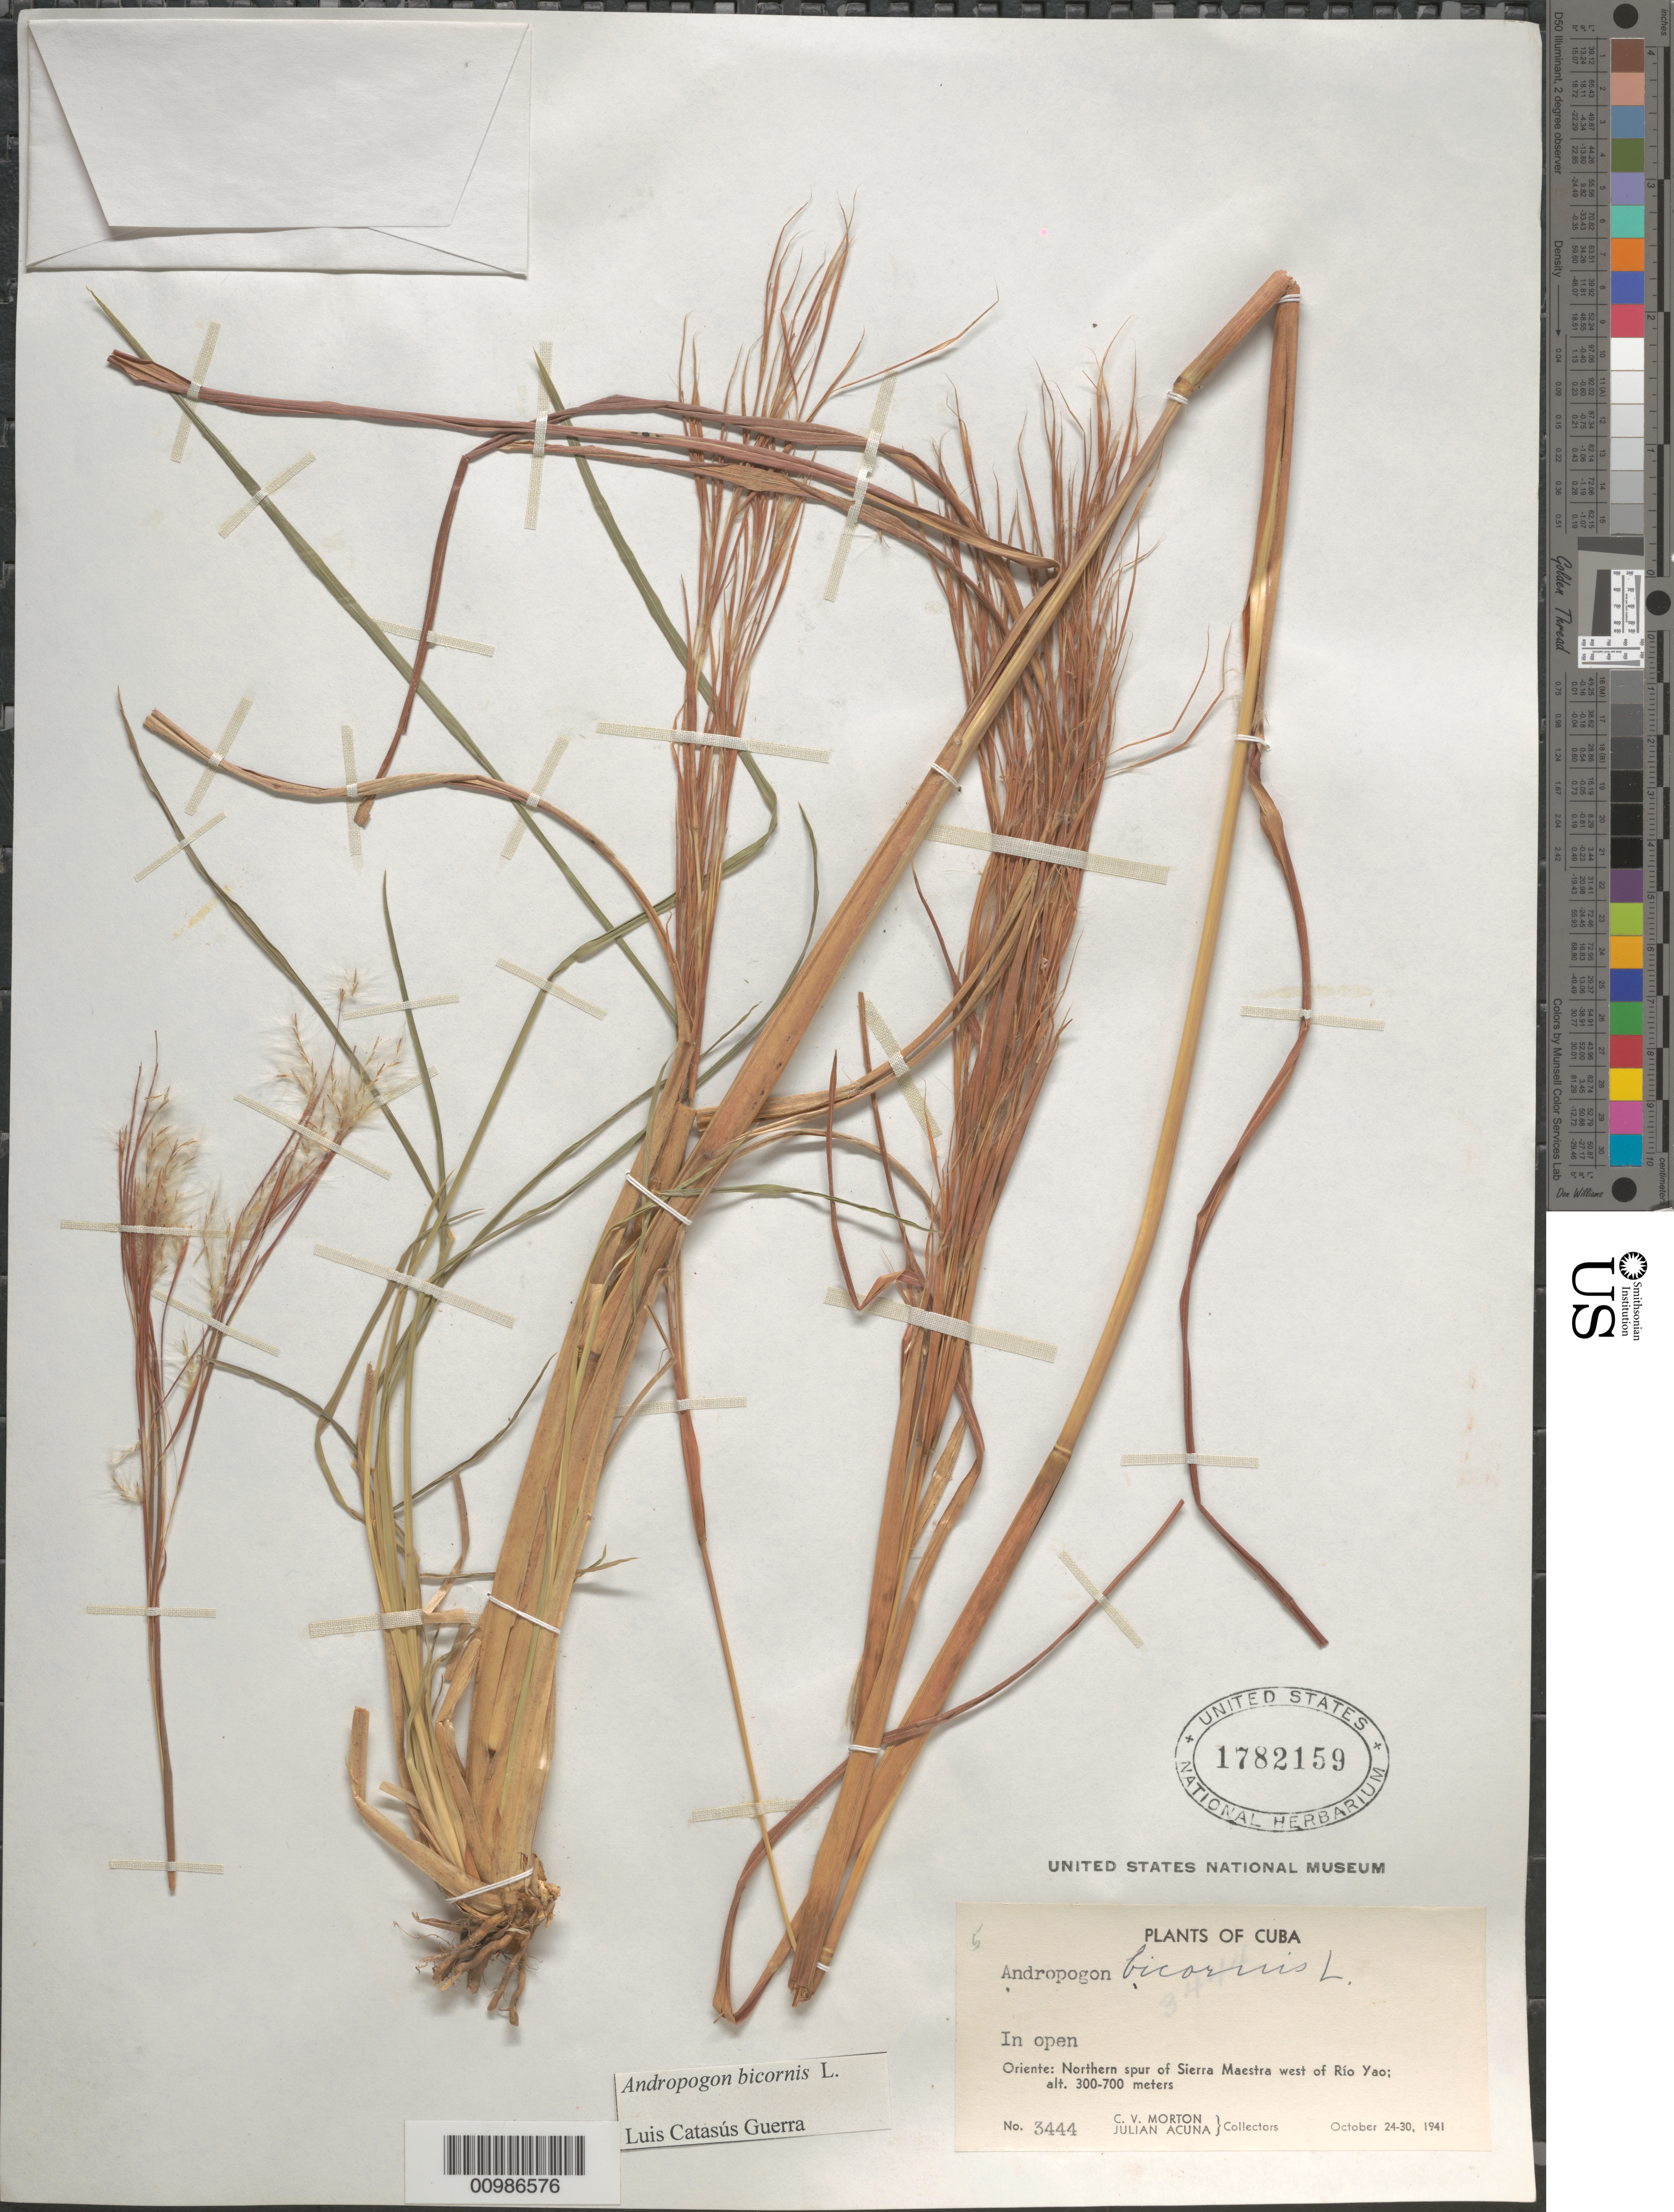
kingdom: Plantae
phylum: Tracheophyta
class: Liliopsida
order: Poales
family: Poaceae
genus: Andropogon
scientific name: Andropogon bicornis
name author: L.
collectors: C. V. Morton & J. Acuña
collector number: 3444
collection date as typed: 24 Oct 1941 to30 Oct 1941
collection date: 1941-10-24/1941-10-30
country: Cuba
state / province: Oriente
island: Cuba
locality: Northern spur of Sierra Maestra west of Rio Yao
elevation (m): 300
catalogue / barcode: US 1782159